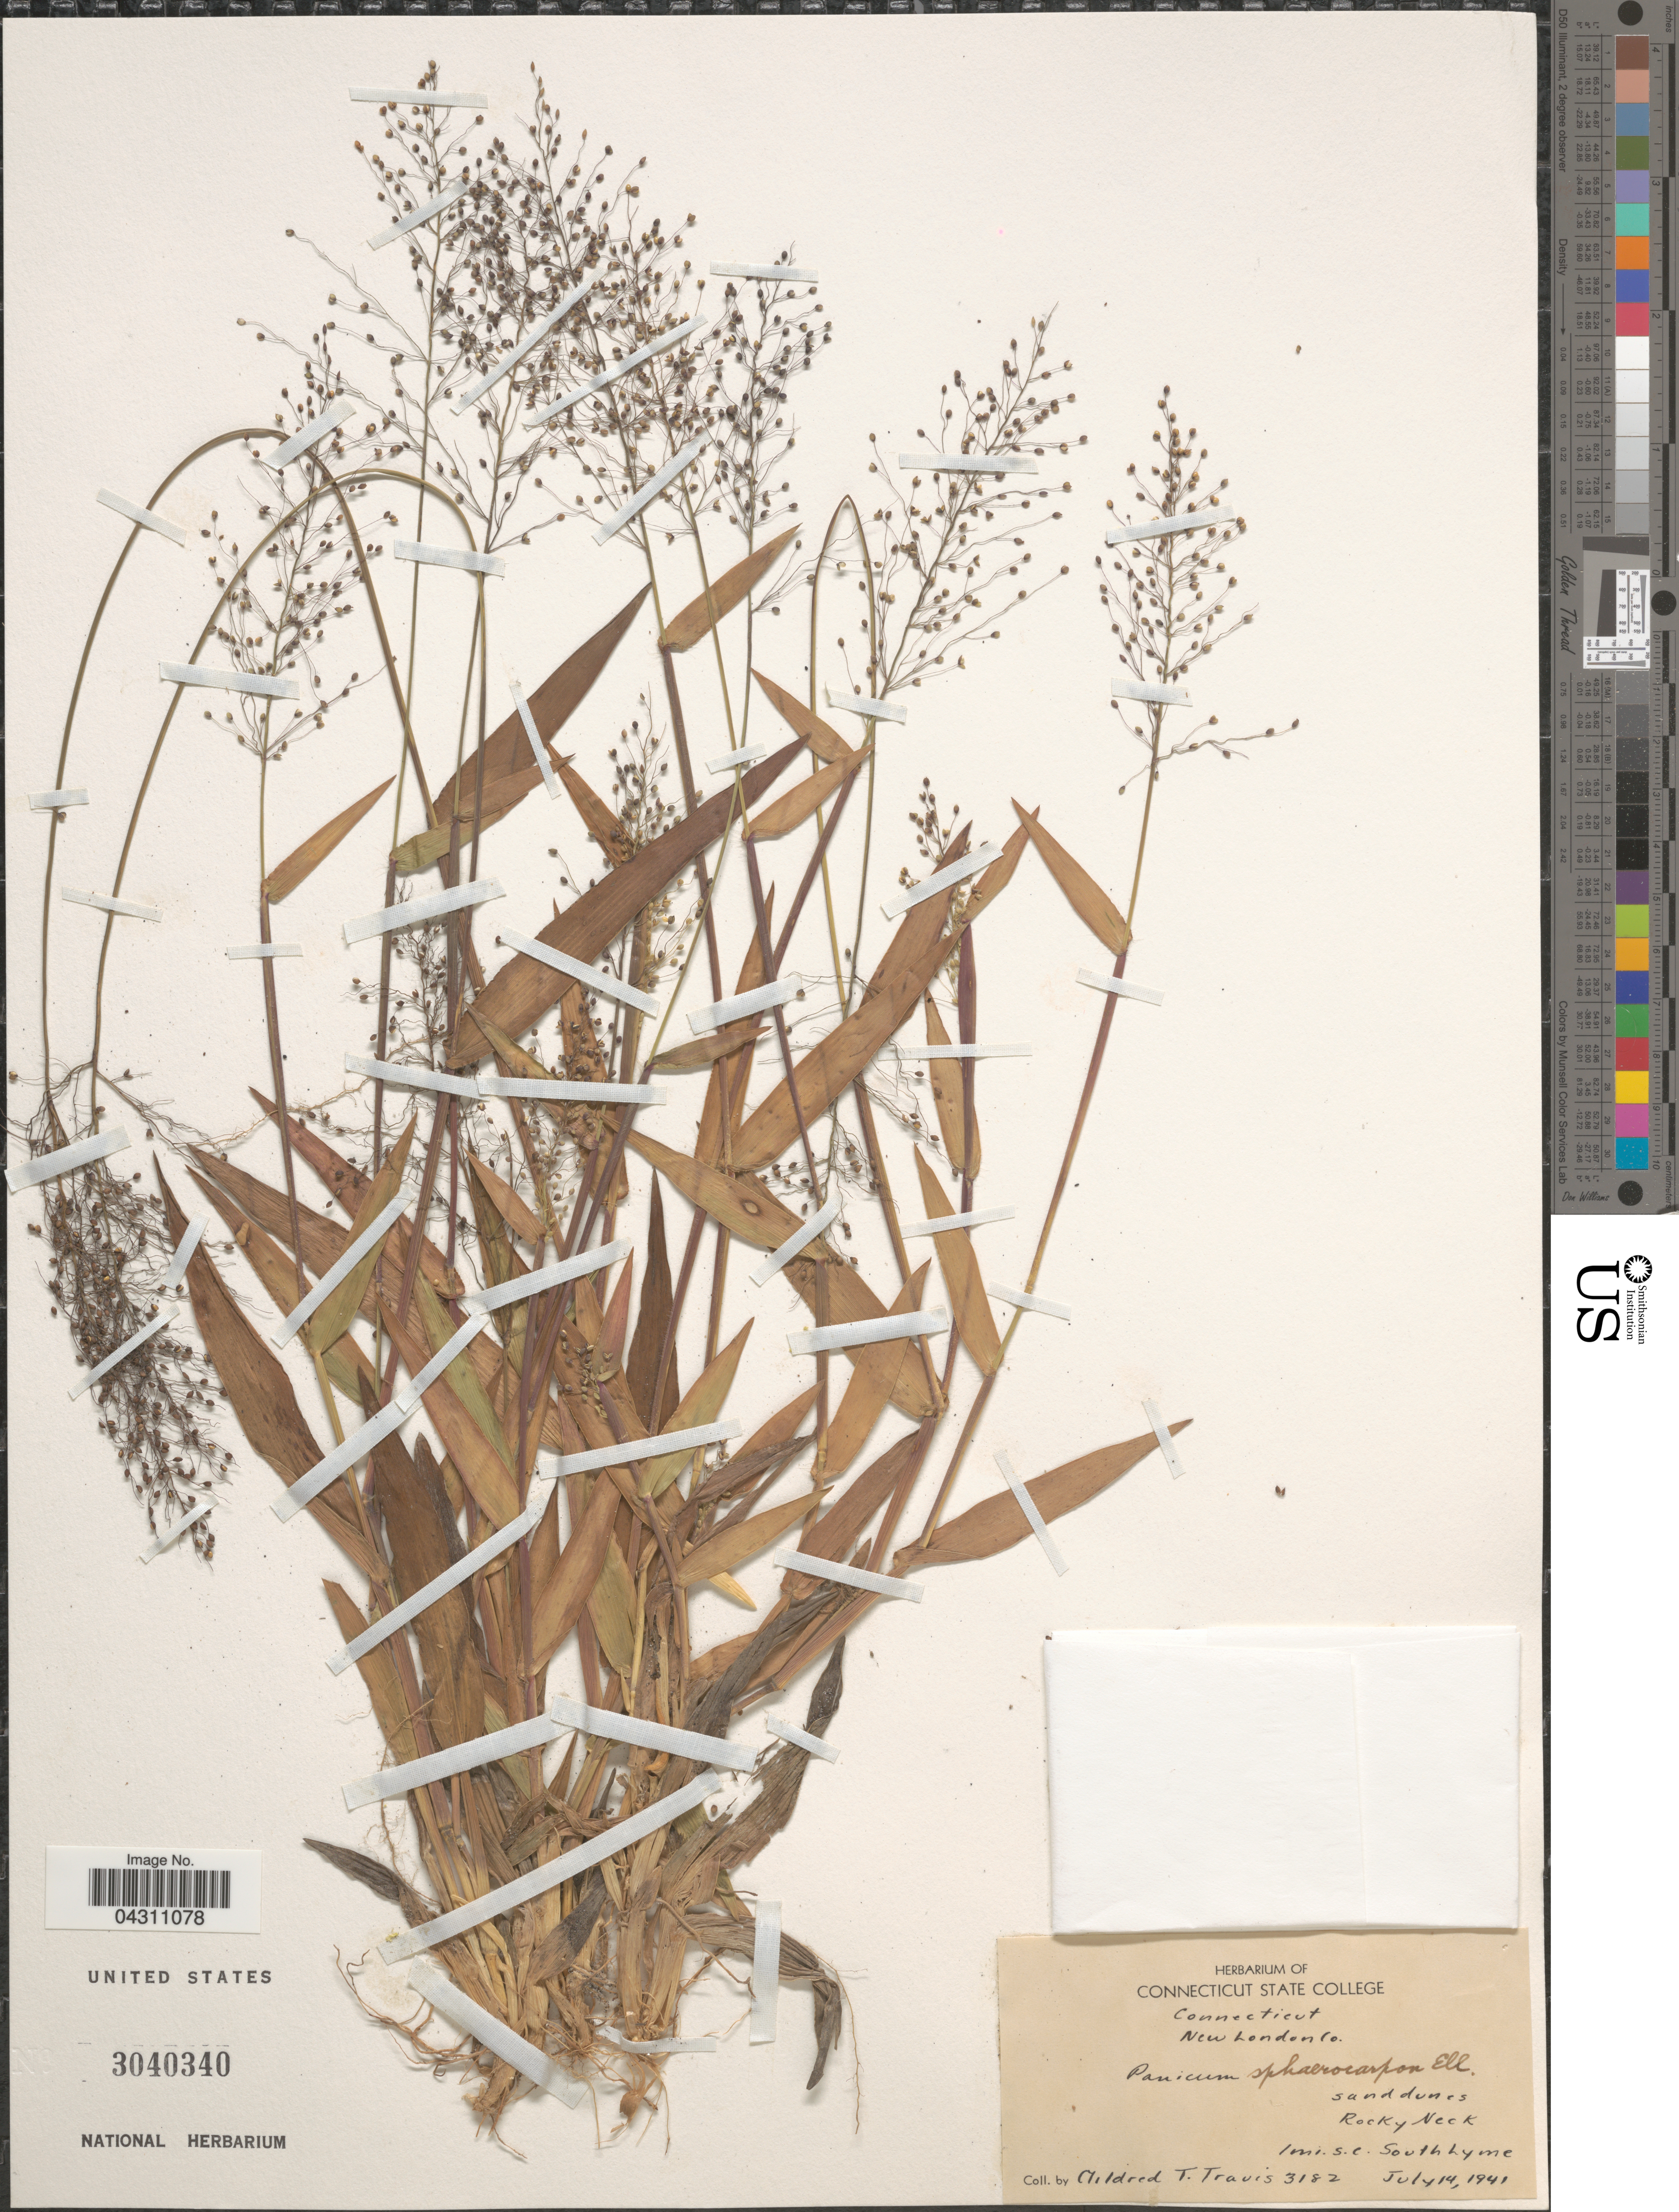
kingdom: Plantae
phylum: Tracheophyta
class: Liliopsida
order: Poales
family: Poaceae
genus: Dichanthelium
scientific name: Dichanthelium sphaerocarpon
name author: (Elliott) Gould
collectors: M. Travis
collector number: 3182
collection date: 1941-07-14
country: United States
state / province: Connecticut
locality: New London Co. Sand dunes Rocky Neck. 1 mi. s.e. South Lyme.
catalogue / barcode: US 3040340